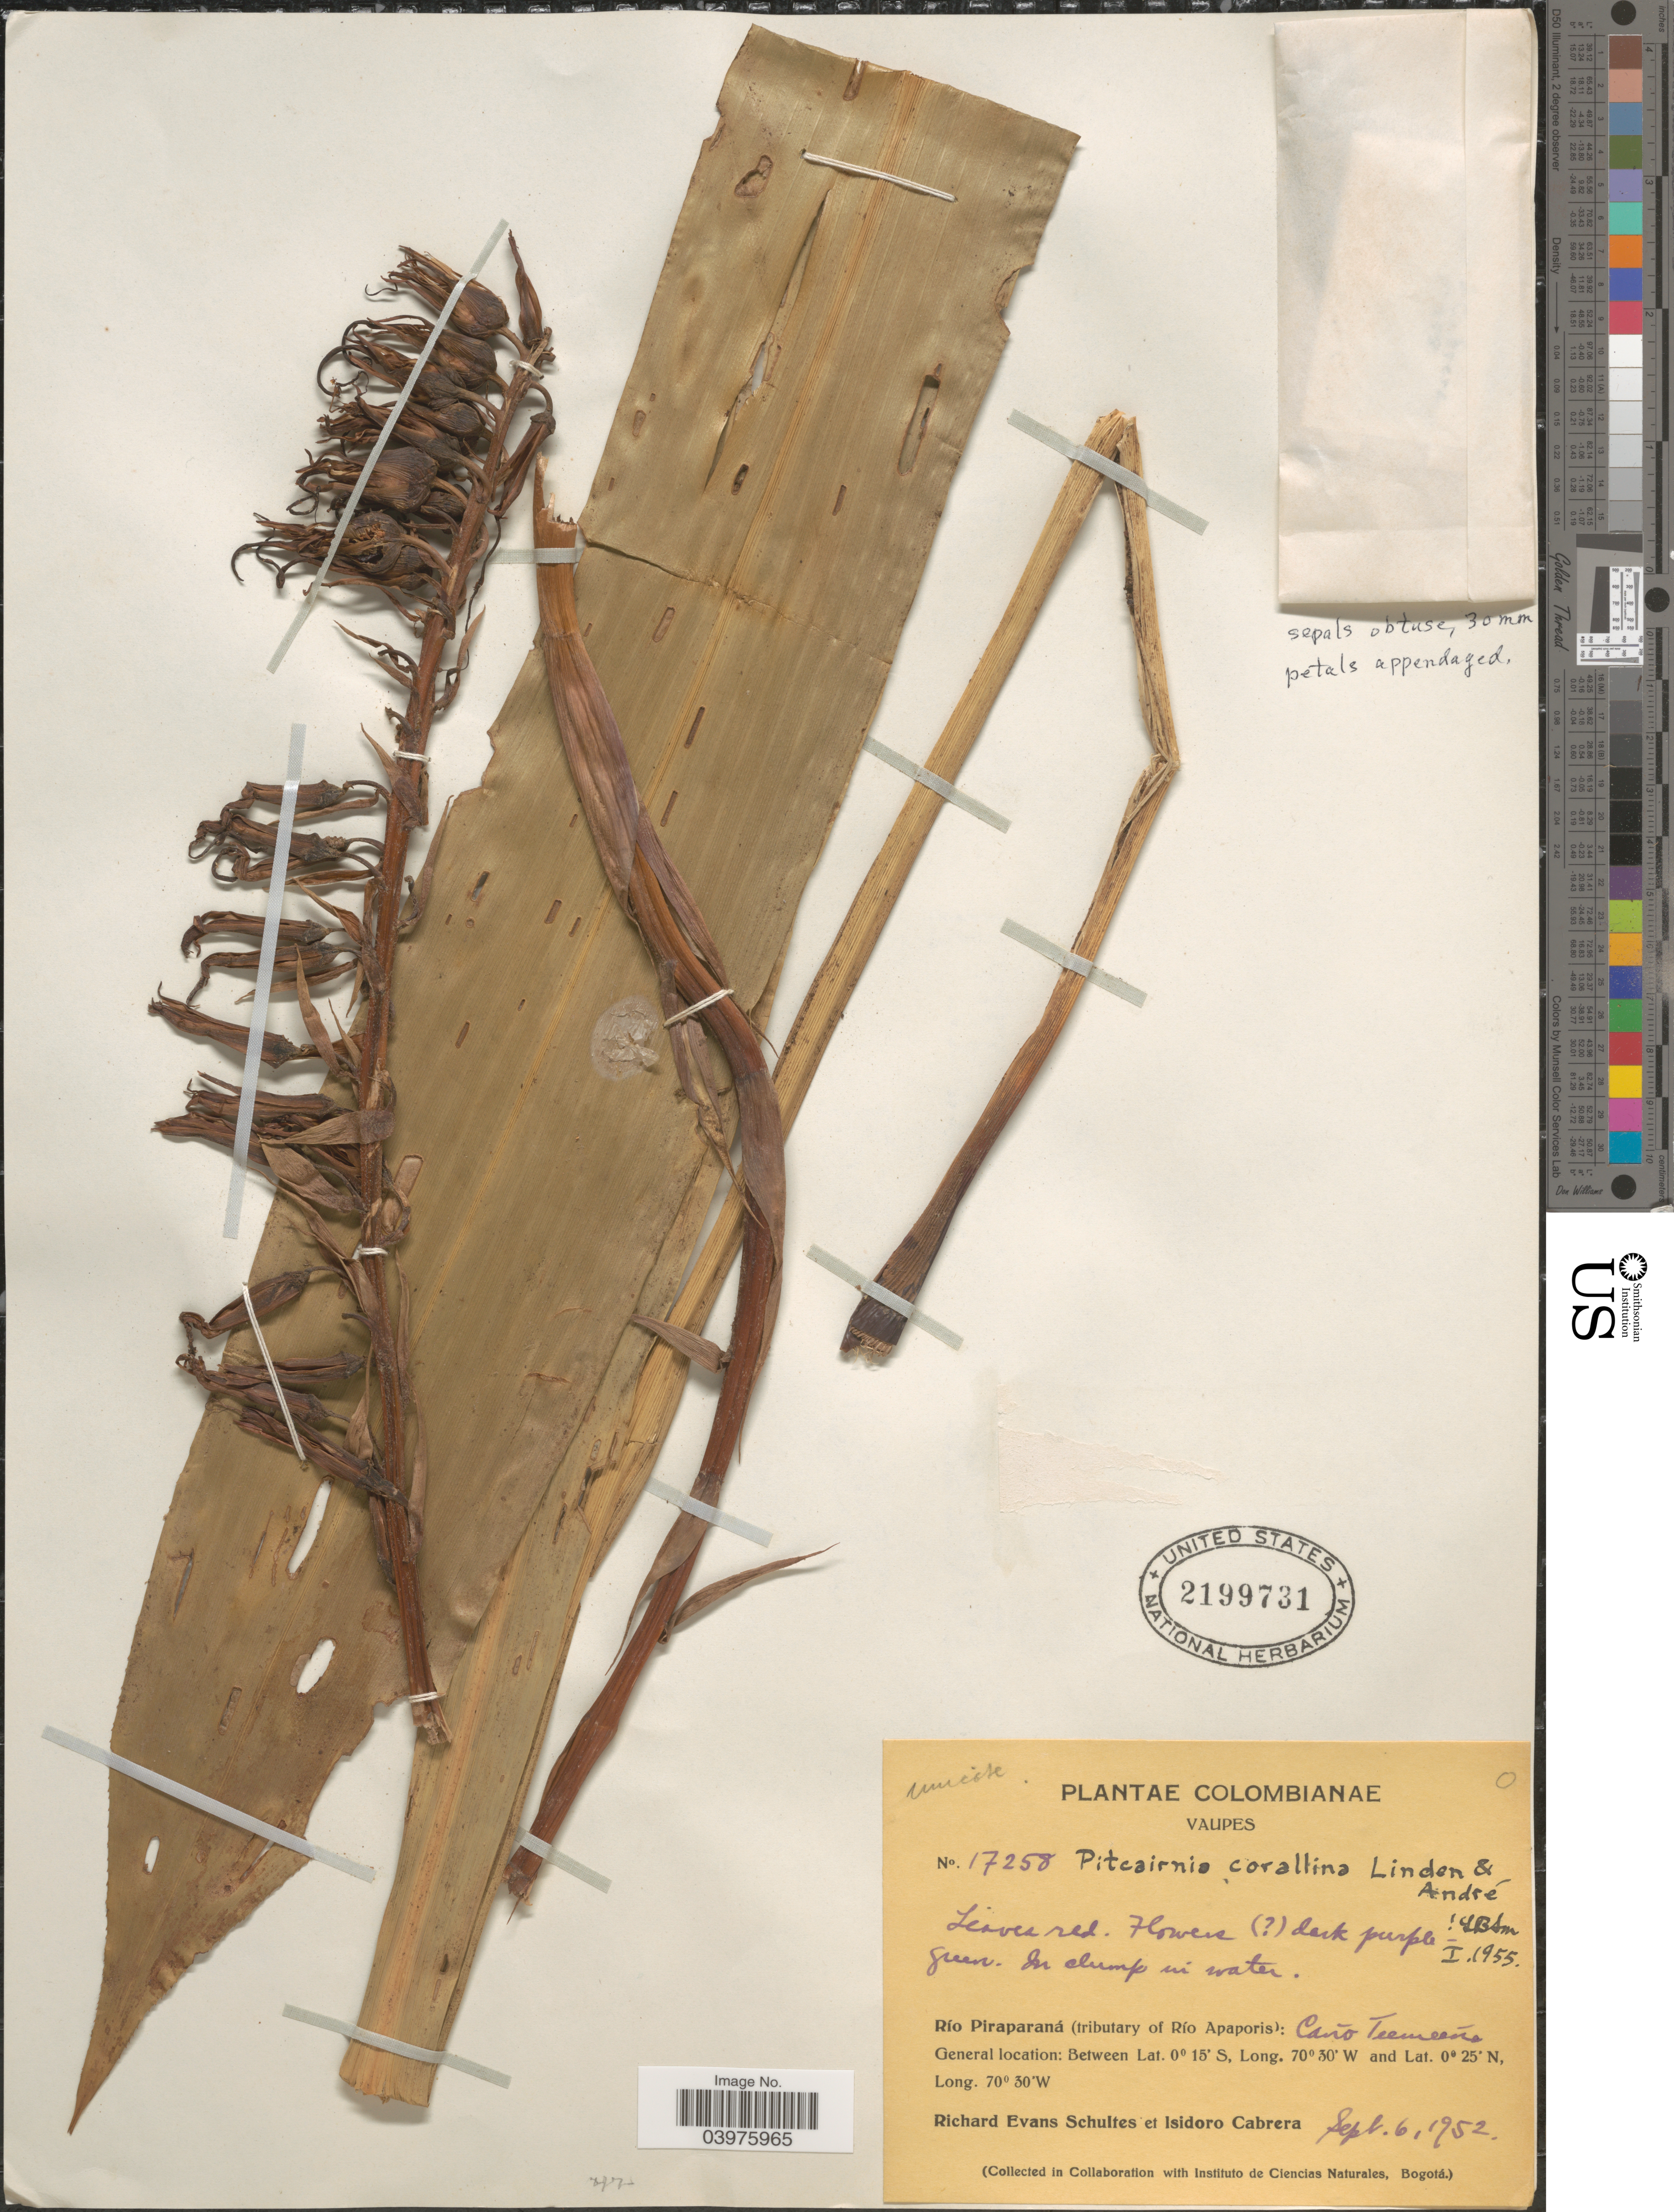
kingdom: Plantae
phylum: Tracheophyta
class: Liliopsida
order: Poales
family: Bromeliaceae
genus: Pitcairnia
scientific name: Pitcairnia corallina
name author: Linden & André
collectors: R. E. Schultes & I. Cabrera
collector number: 17258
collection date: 1952-09-06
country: Colombia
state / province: Vaupés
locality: Río Piraparaná (tributary of Río Apaporis): Caño Teemeeña.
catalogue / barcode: US 2199731